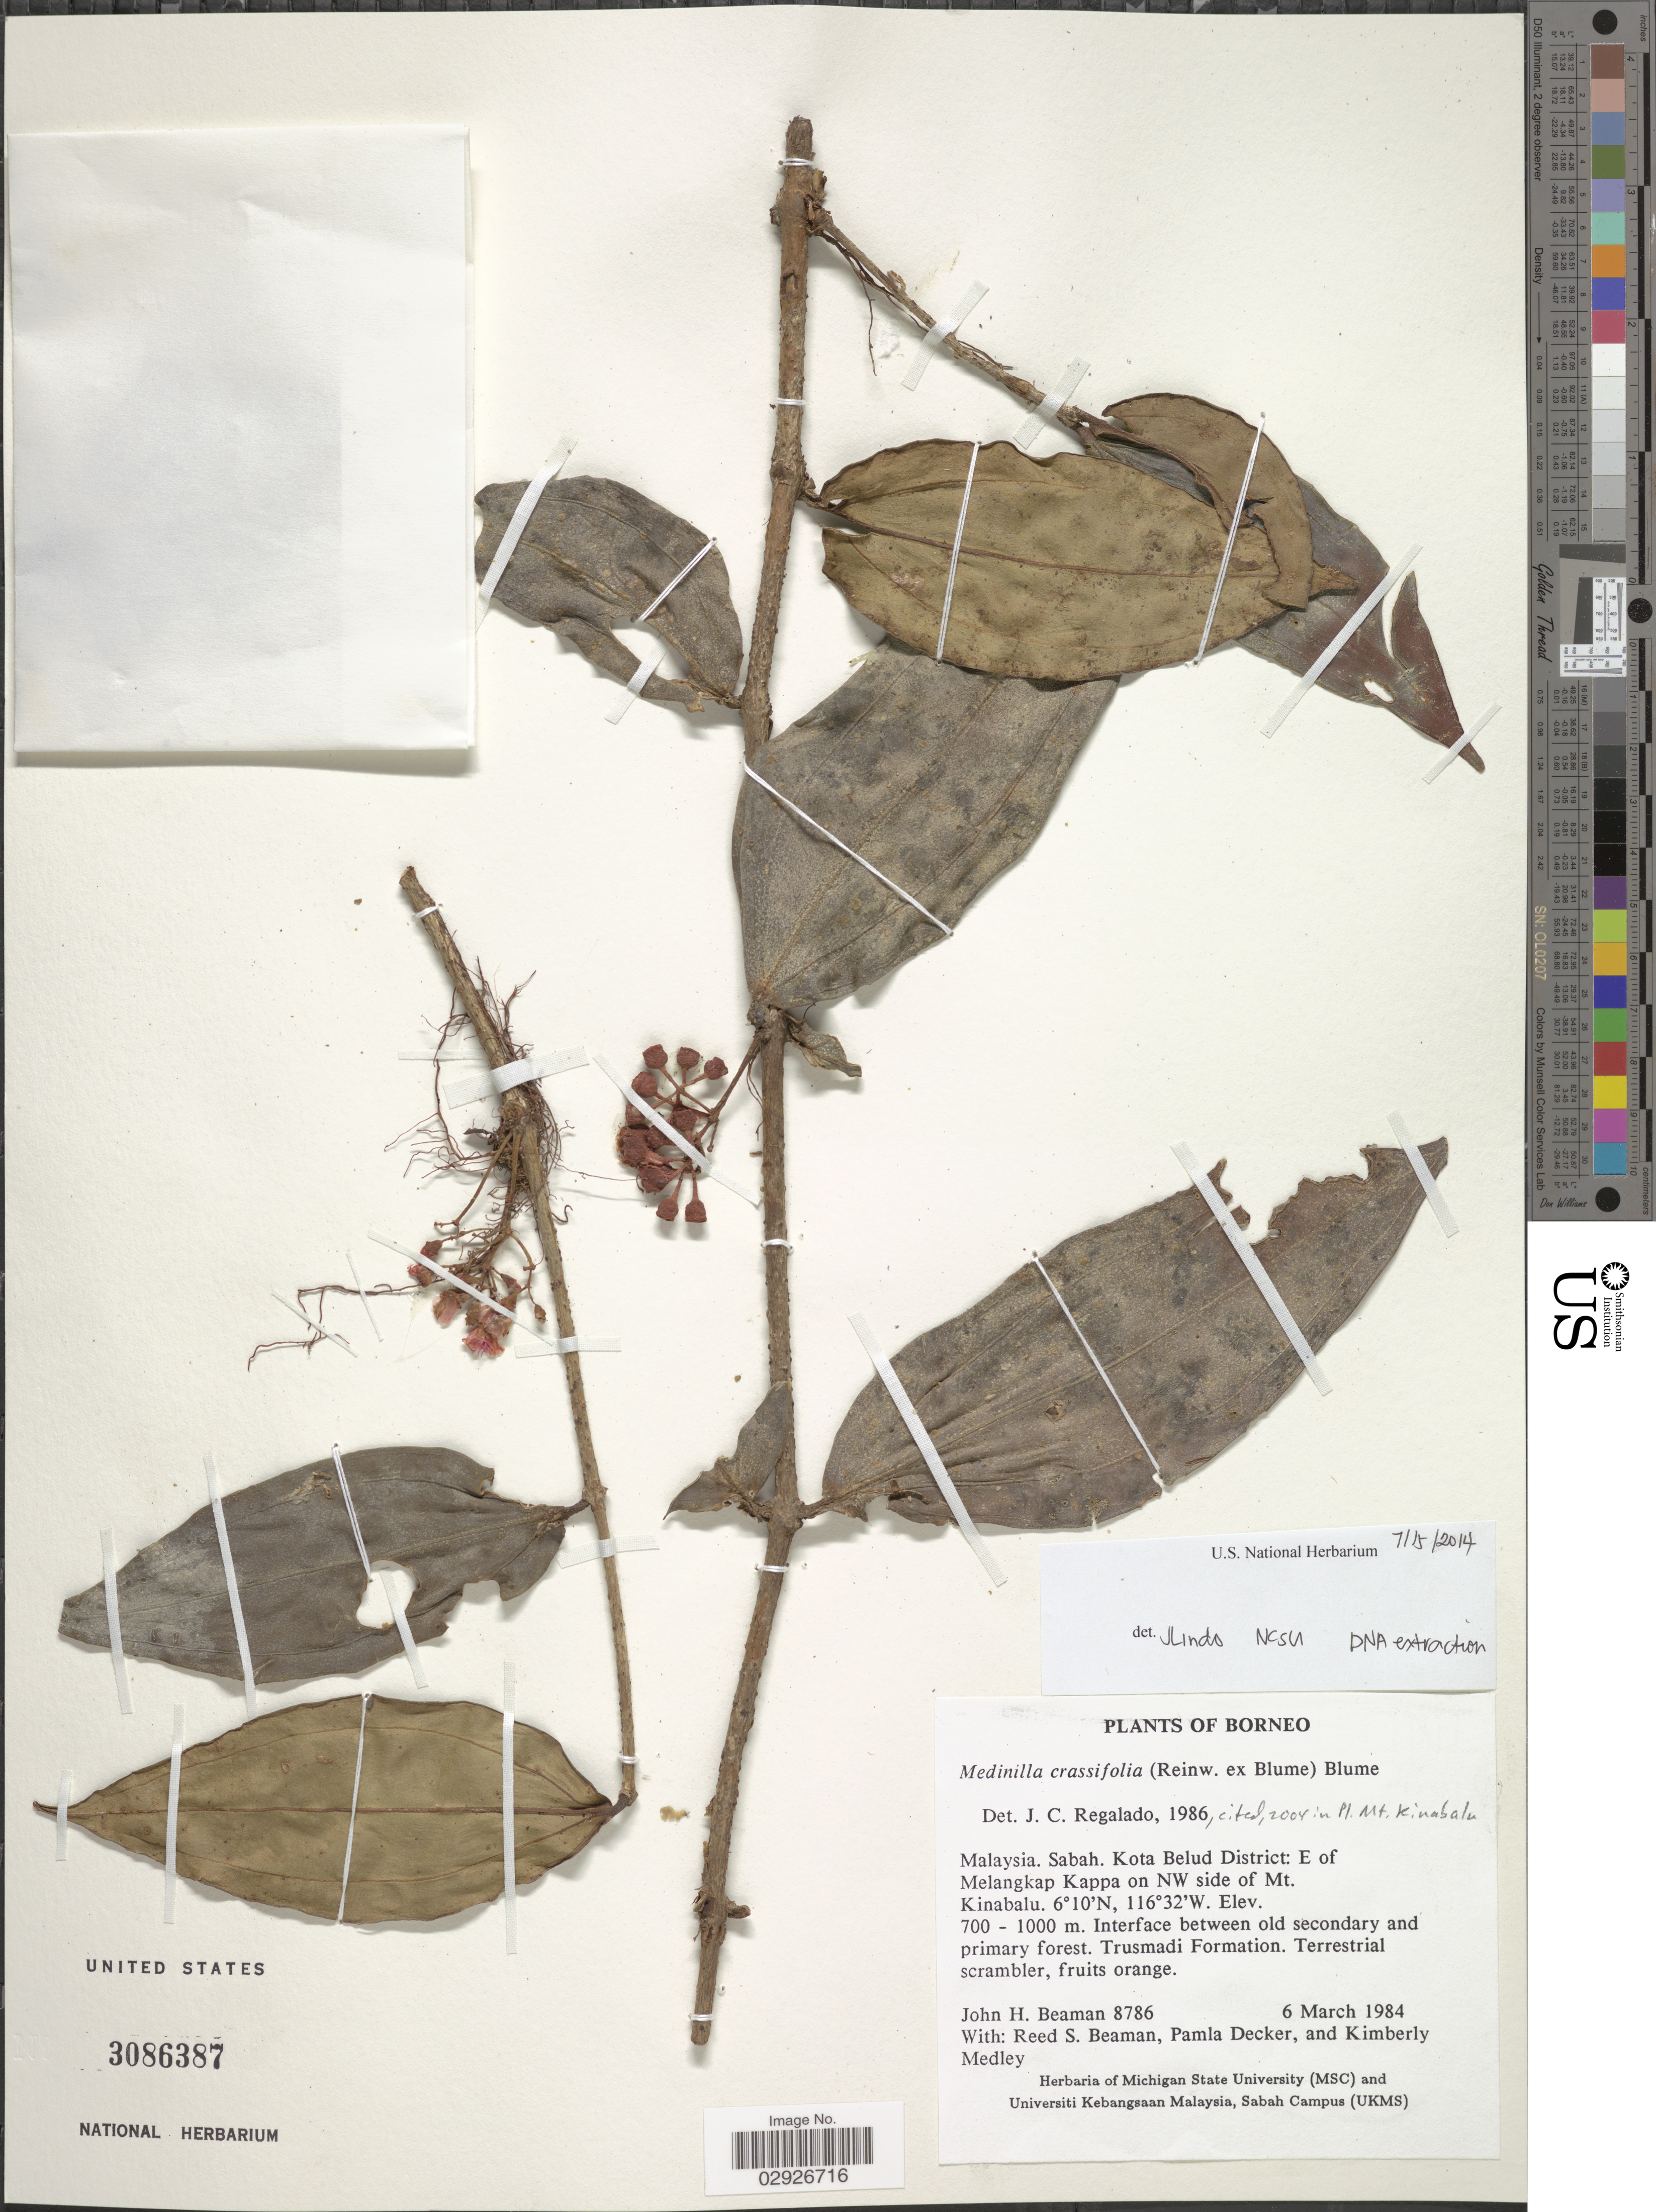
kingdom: Plantae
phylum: Tracheophyta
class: Magnoliopsida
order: Myrtales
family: Melastomataceae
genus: Medinilla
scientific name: Medinilla crassifolia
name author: Blume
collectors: J. H. Beaman, R. S. Beaman, P. Decker & K. Medley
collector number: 8786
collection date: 1984-03-06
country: Malaysia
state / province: Sabah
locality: Borneo. Kota Belud District: E of Melangkap Kappa on NW side of Mt. Kinabalu.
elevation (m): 700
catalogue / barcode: US 3086387